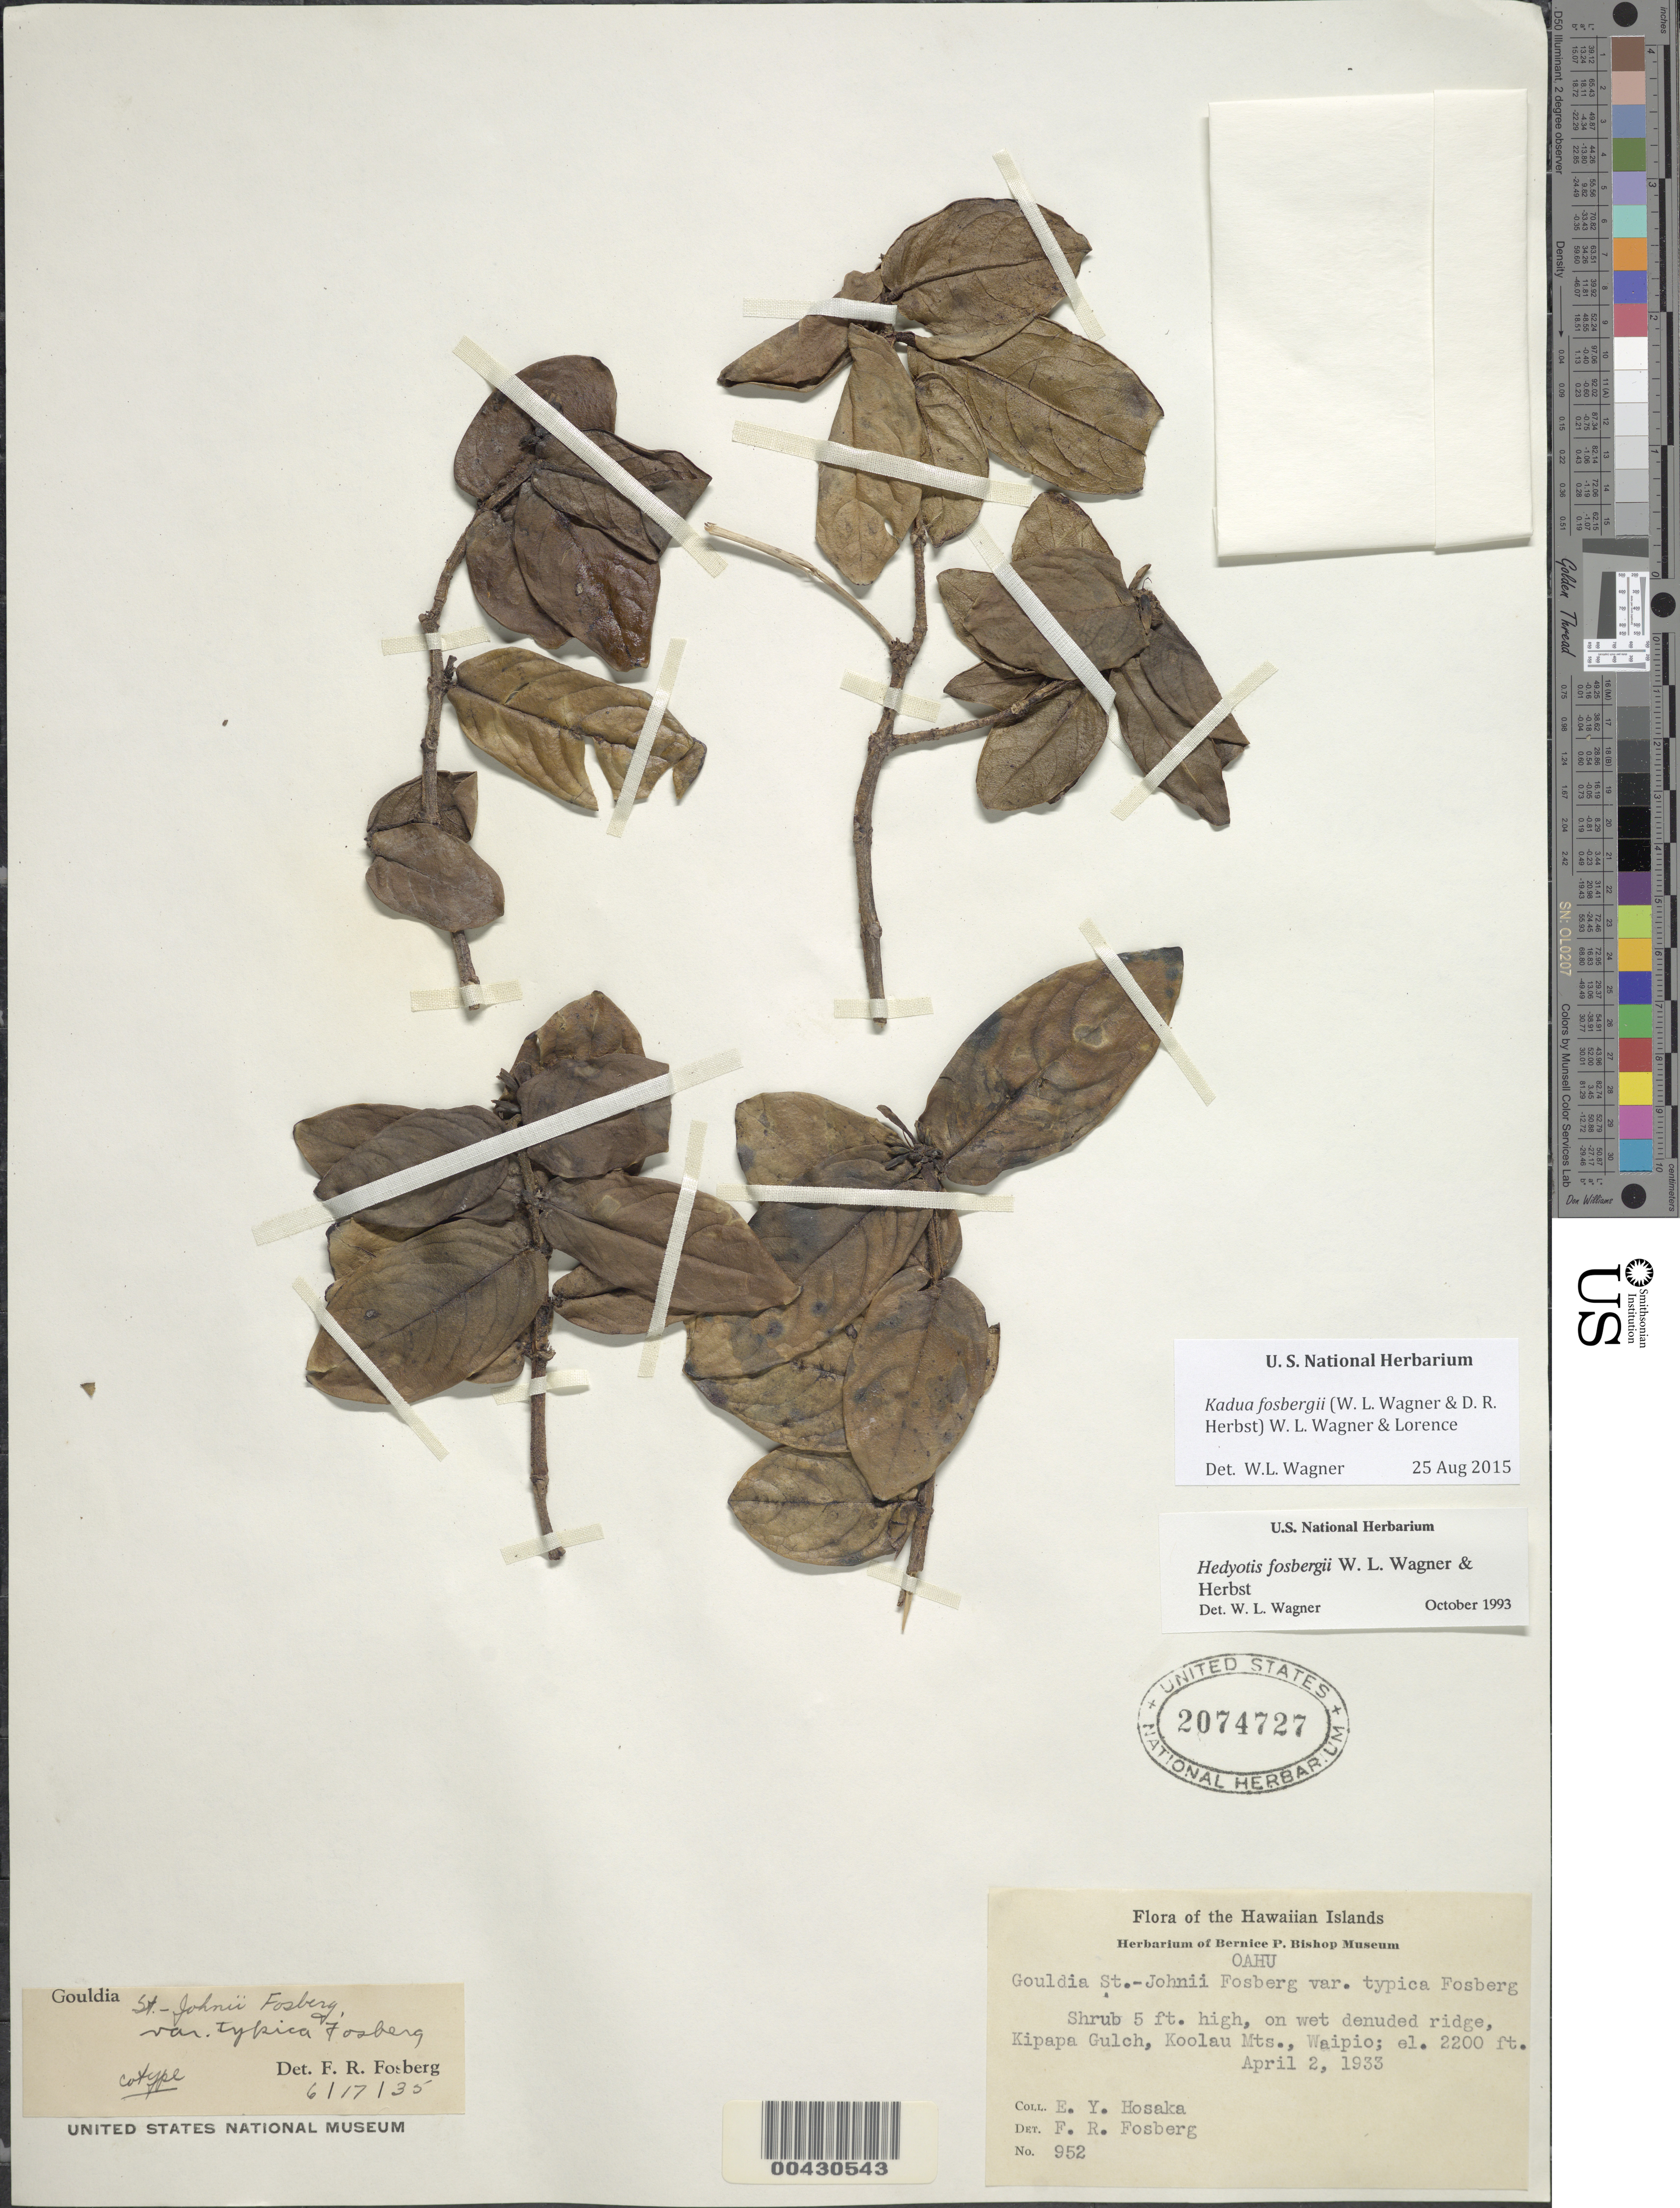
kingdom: Plantae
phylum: Tracheophyta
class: Magnoliopsida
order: Gentianales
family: Rubiaceae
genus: Kadua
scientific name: Kadua fosbergii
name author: (W.L. Wagner & D.R. Herbst) W.L. Wagner & Lorence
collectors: E. Y. Hosaka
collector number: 952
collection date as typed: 2 Apr 1933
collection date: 1933-04-02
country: United States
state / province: Hawaii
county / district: Honolulu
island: Oahu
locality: Kipapa Gulch, Koolau Mts., Waipio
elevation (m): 671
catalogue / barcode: US 2074727